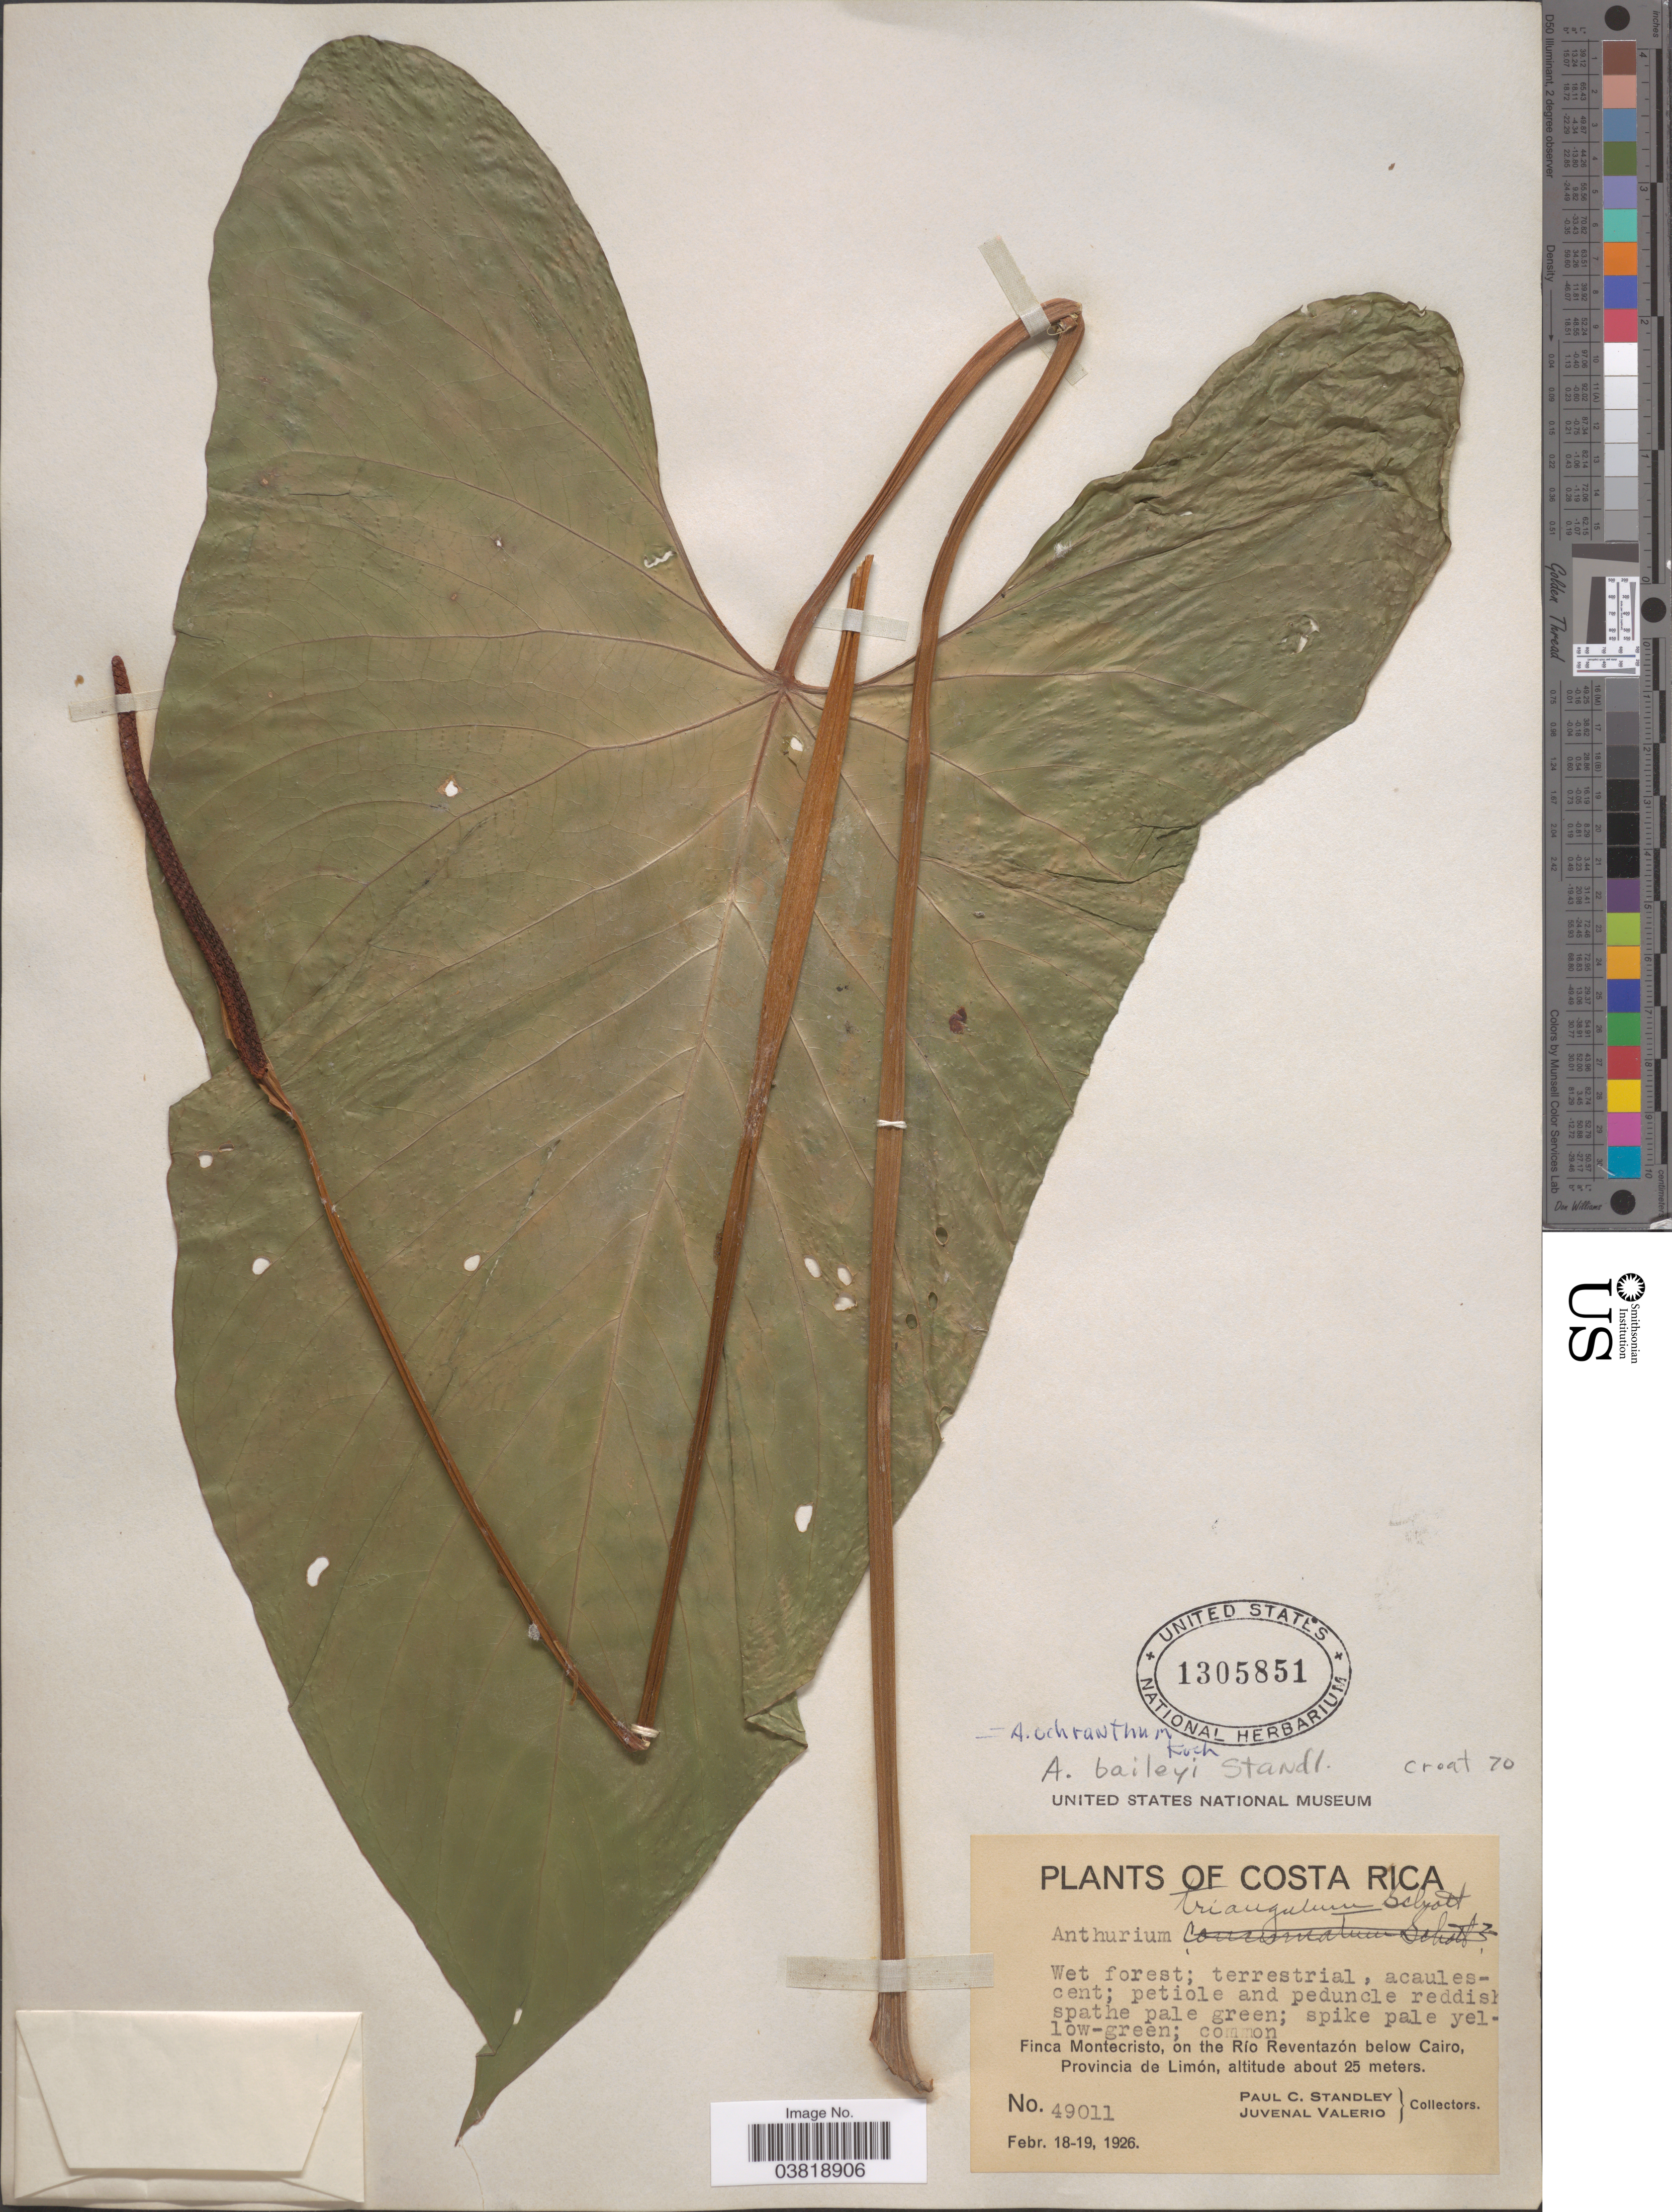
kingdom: Plantae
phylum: Tracheophyta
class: Liliopsida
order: Alismatales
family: Araceae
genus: Anthurium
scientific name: Anthurium ochranthum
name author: K. Koch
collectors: P. C. Standley & J. Valerio R.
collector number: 49011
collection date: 1926-02-18/1926-02-19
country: Costa Rica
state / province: Limón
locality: Finca Montecristo, on the Río Reventazón below Cairo.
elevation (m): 25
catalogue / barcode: US 1305851